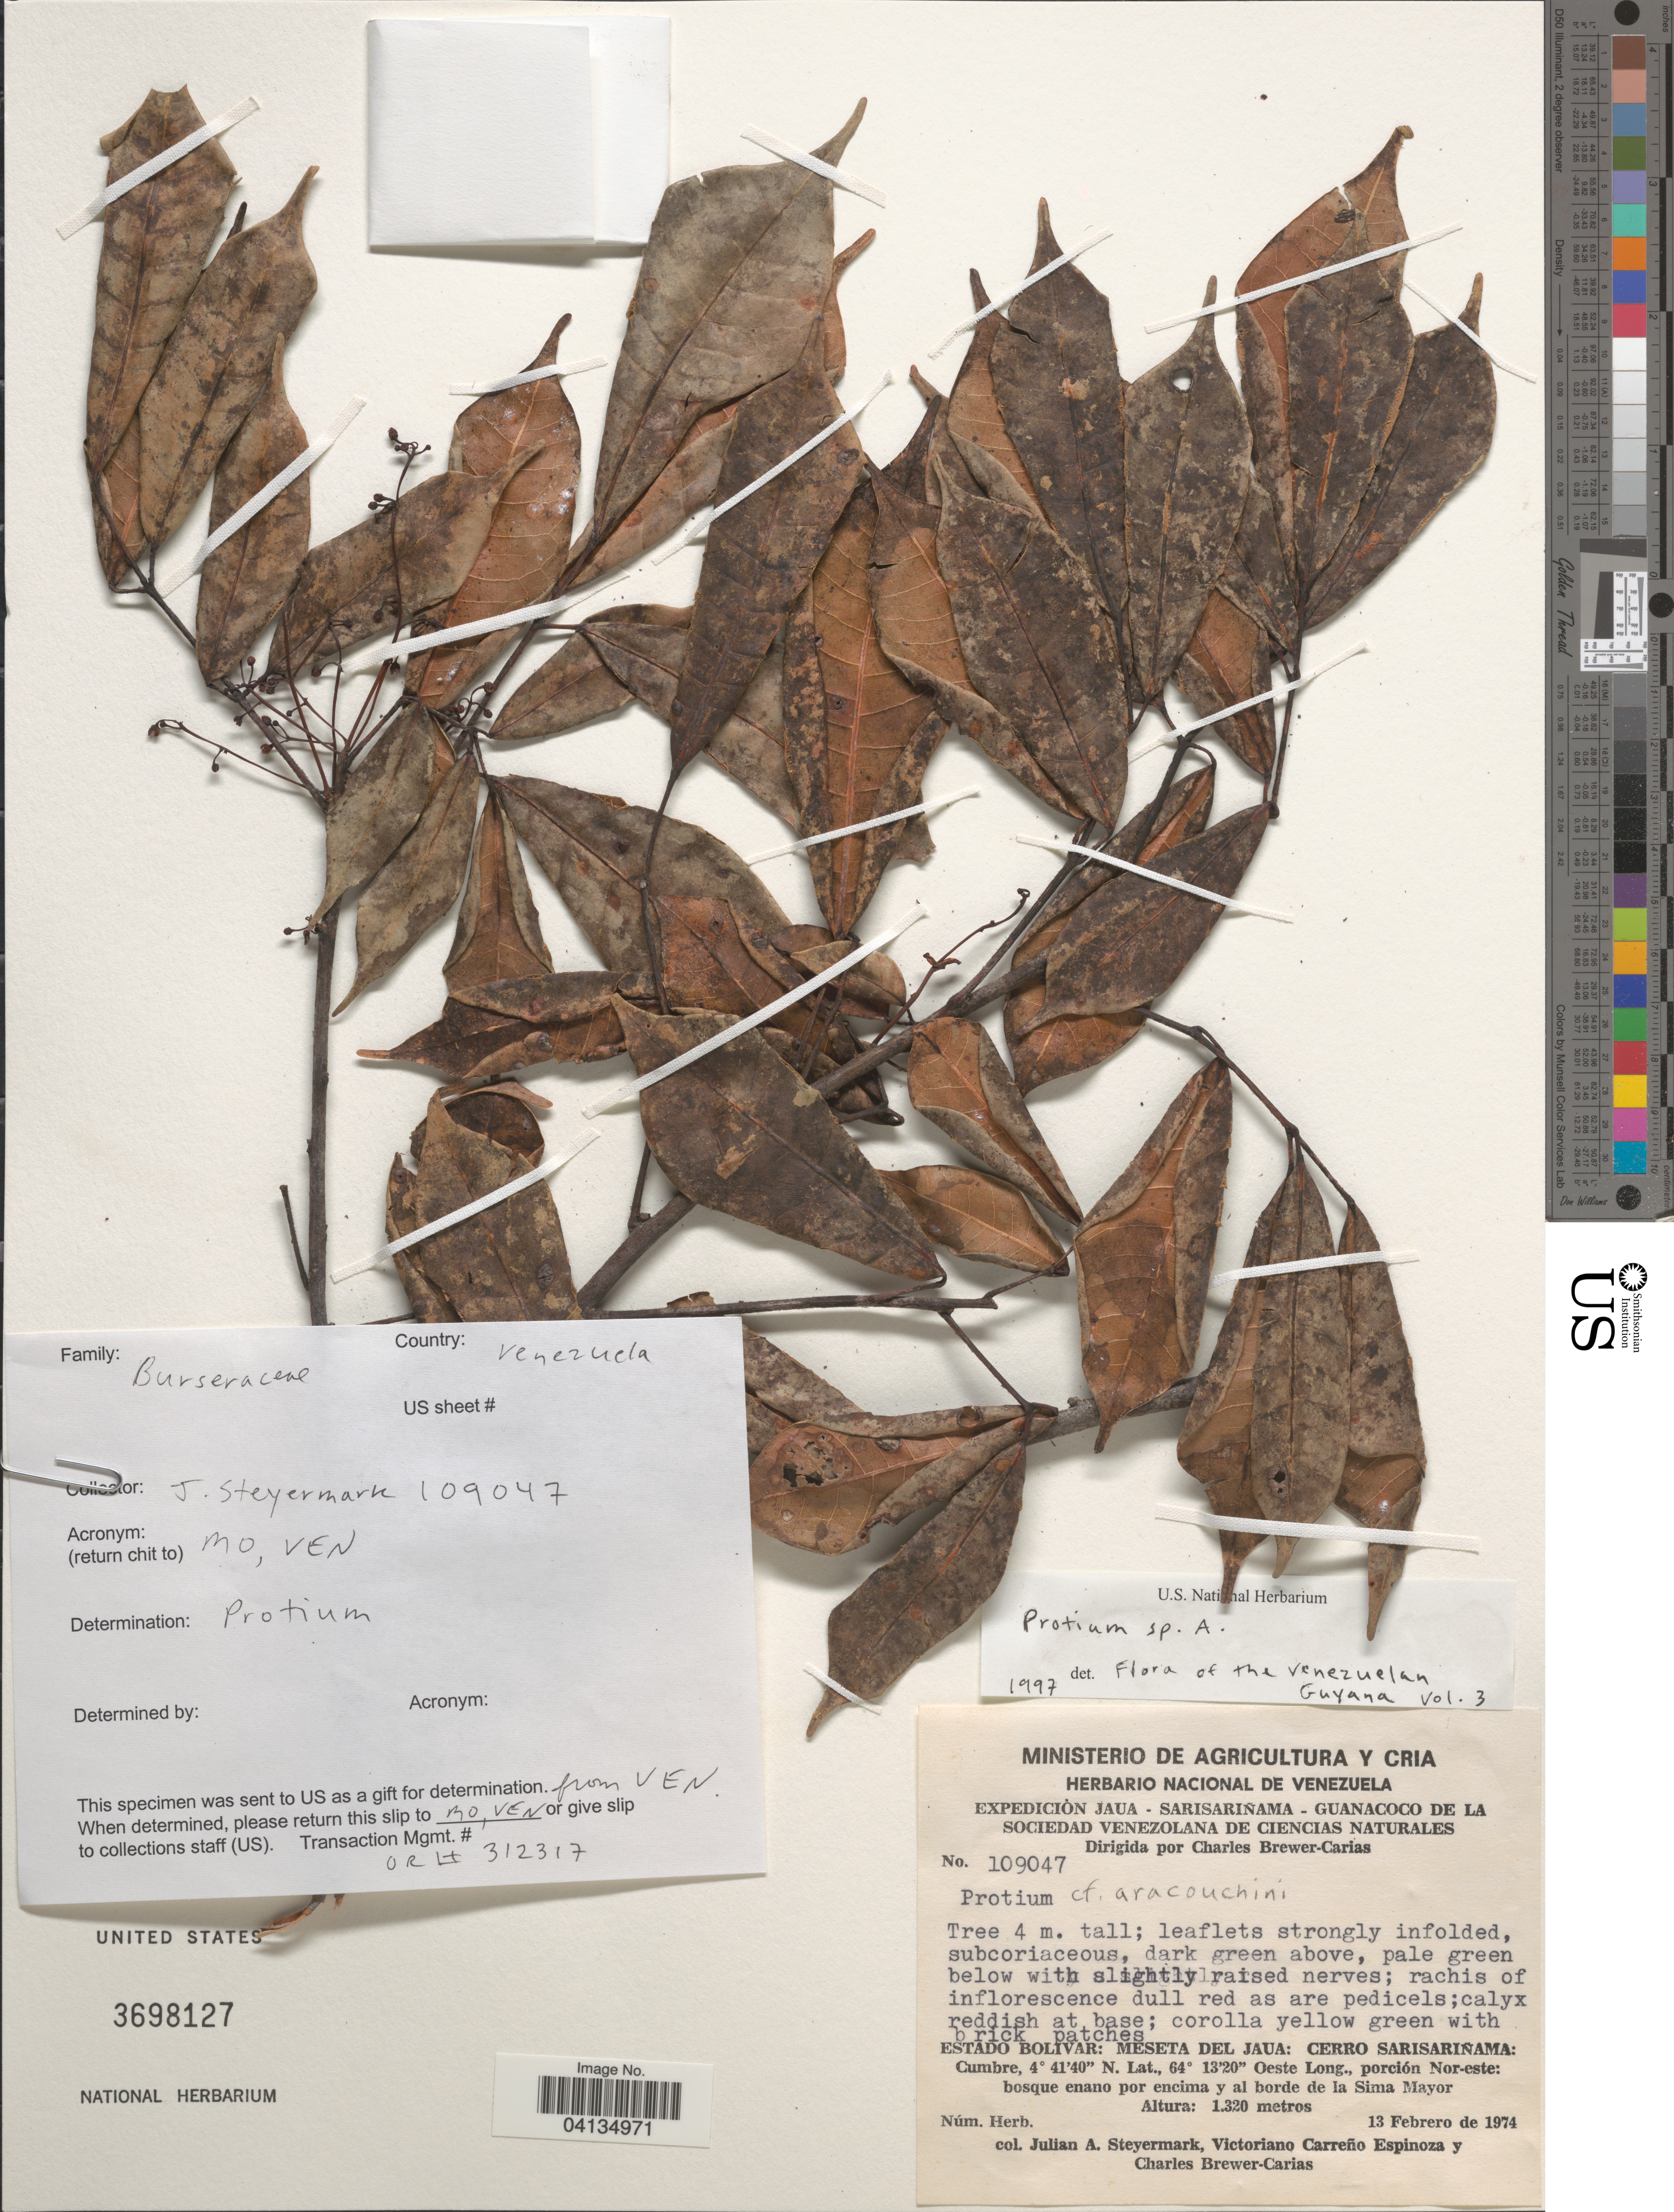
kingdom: Plantae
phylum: Tracheophyta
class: Magnoliopsida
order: Sapindales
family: Burseraceae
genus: Protium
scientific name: Protium sp.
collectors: J. Steyermark, V. Carreño E. & C. Brewer-Carias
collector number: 109047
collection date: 1974-02-13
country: Venezuela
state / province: Bolivar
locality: Meseta del Jaua: Cerro Sarisariñama: Cumbre. Porción Nor-este: bosque enano por encima y al borde de la Sima Mayor.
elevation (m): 1320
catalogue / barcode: US 3698127